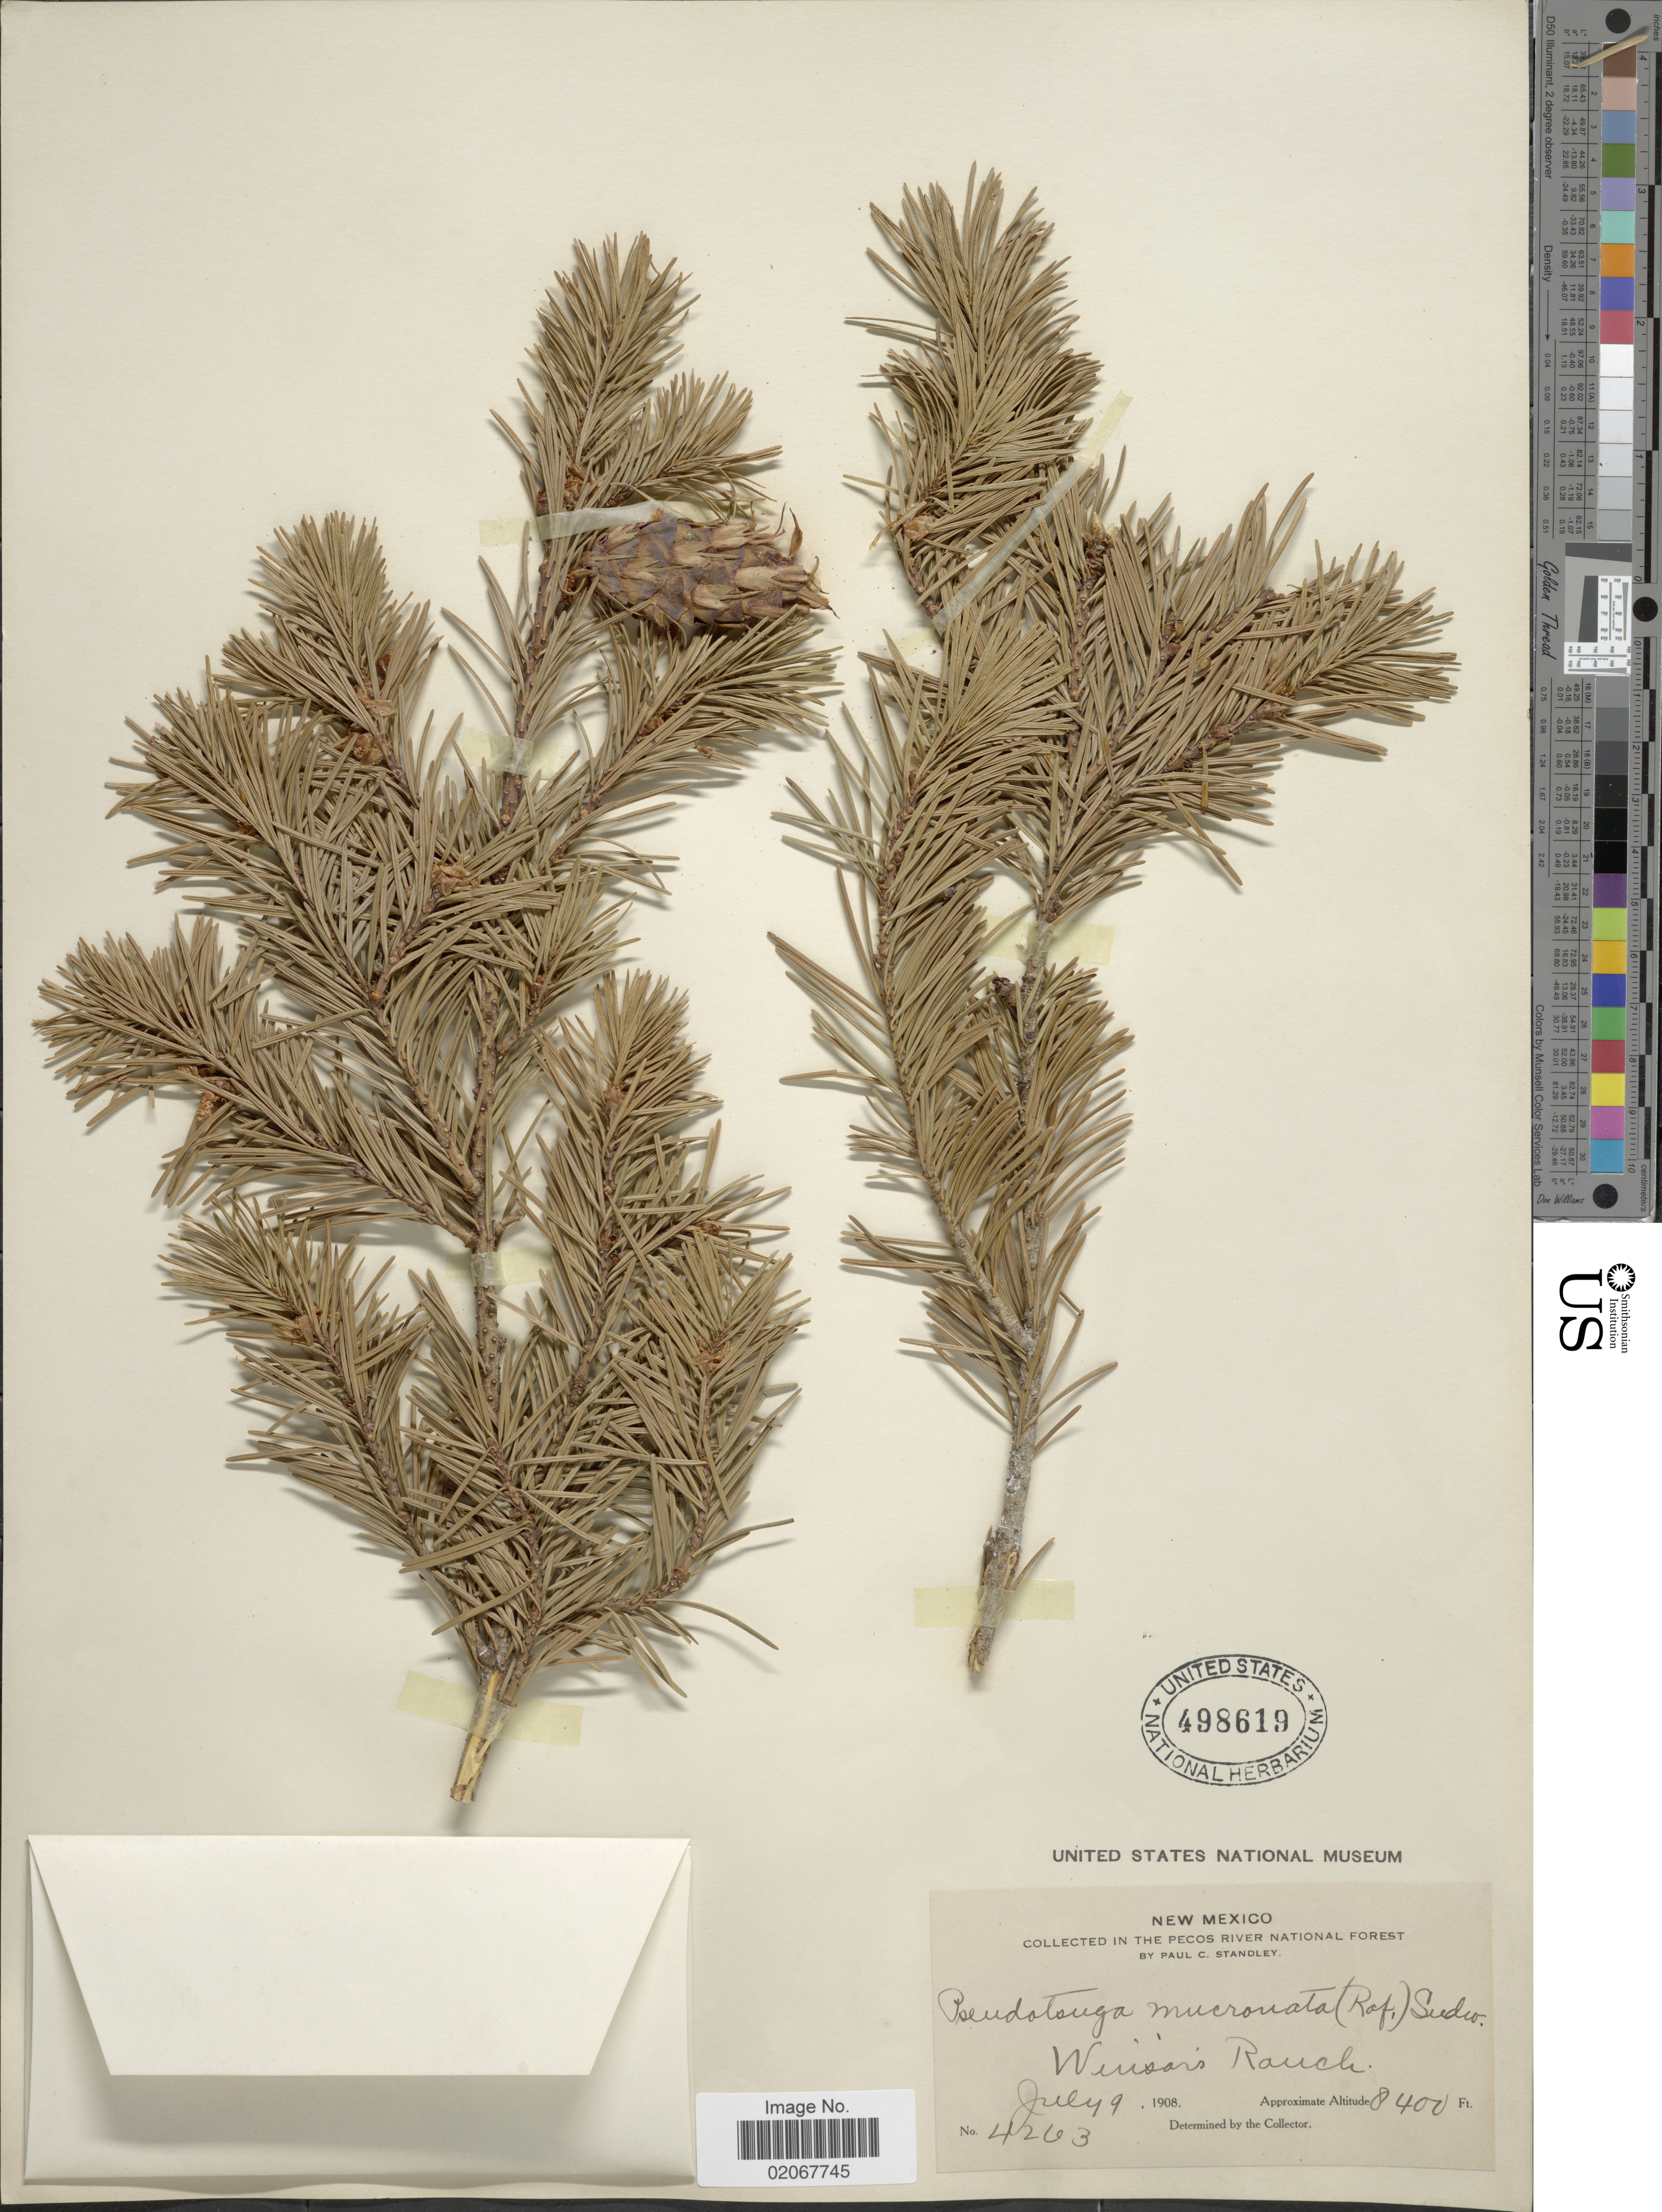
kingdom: Plantae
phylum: Tracheophyta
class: Pinopsida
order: Pinales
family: Pinaceae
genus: Pseudotsuga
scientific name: Pseudotsuga menziesii var. glauca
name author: (Beissn.) Franco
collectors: P. C. Standley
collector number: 4263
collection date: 1908-07-09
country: United States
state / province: New Mexico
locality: Pecos River National Forest. Winsor's Ranch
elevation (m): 2560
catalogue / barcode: US 498619